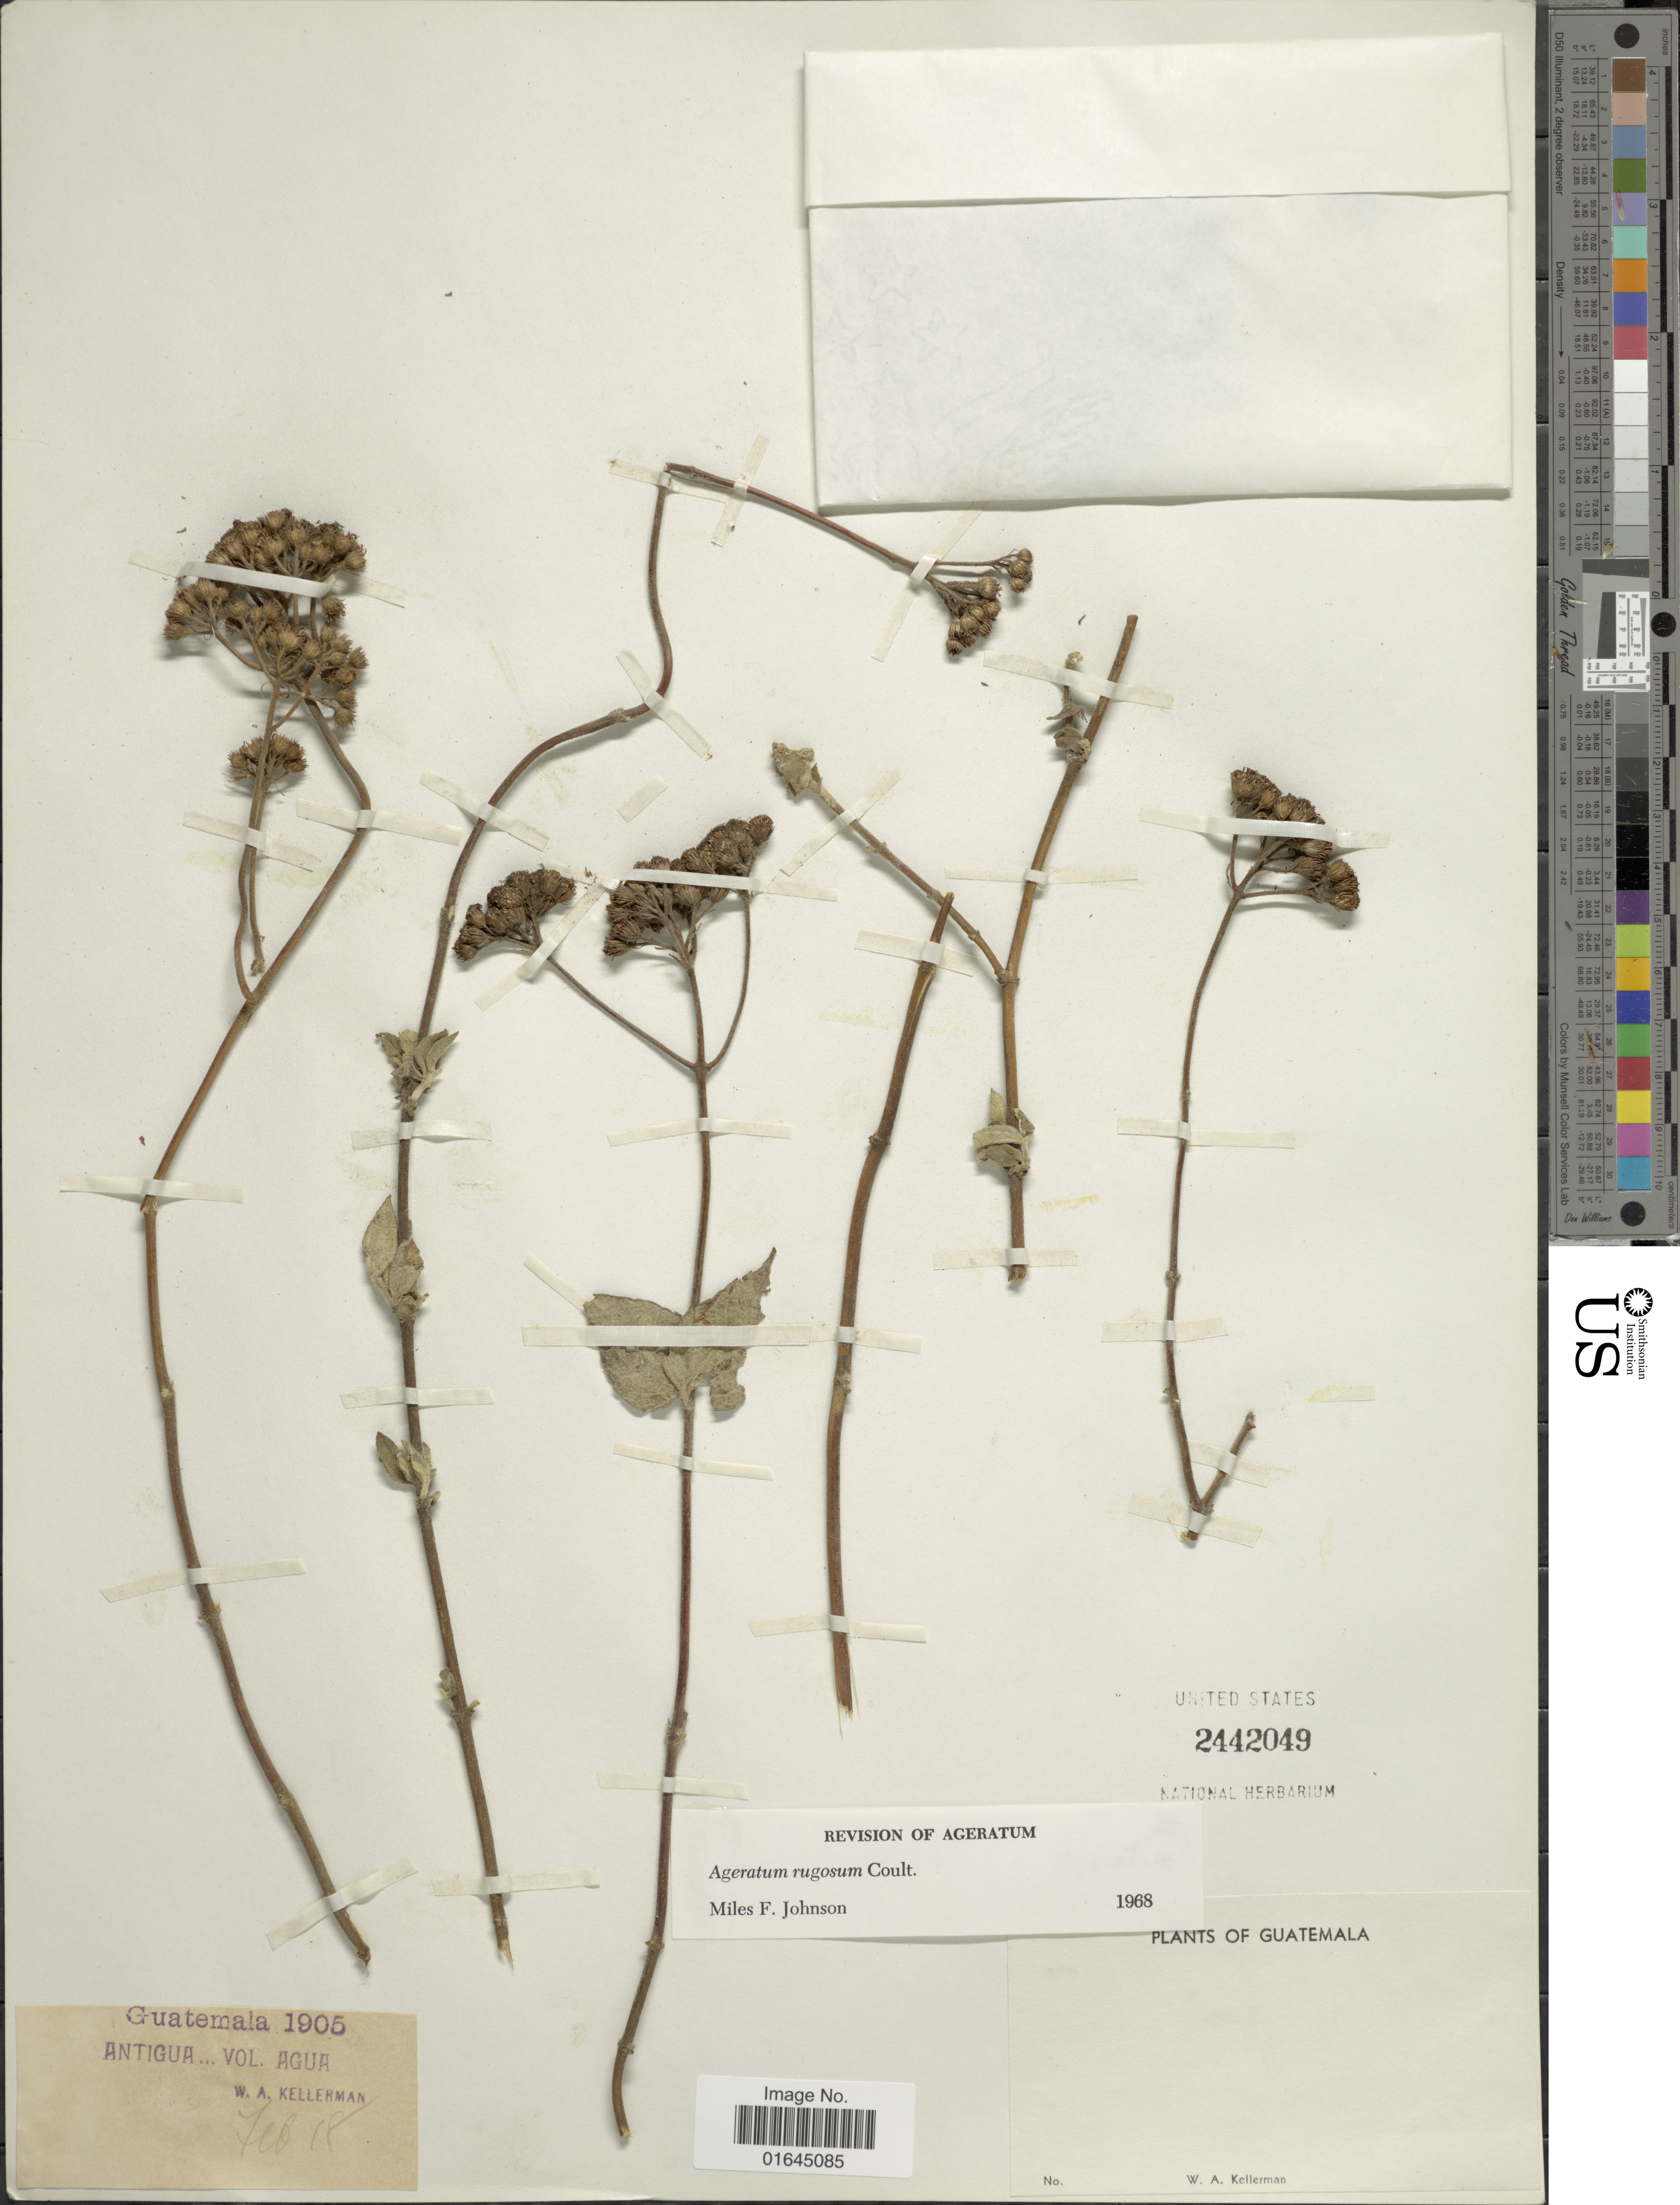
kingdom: Plantae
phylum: Tracheophyta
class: Magnoliopsida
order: Asterales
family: Asteraceae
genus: Ageratum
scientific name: Ageratum tomentosum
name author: (Benth.) Hemsl.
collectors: W. Kellerman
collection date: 1905-02-15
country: Guatemala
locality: Antigua., Vol Agua.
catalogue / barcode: US 2442049